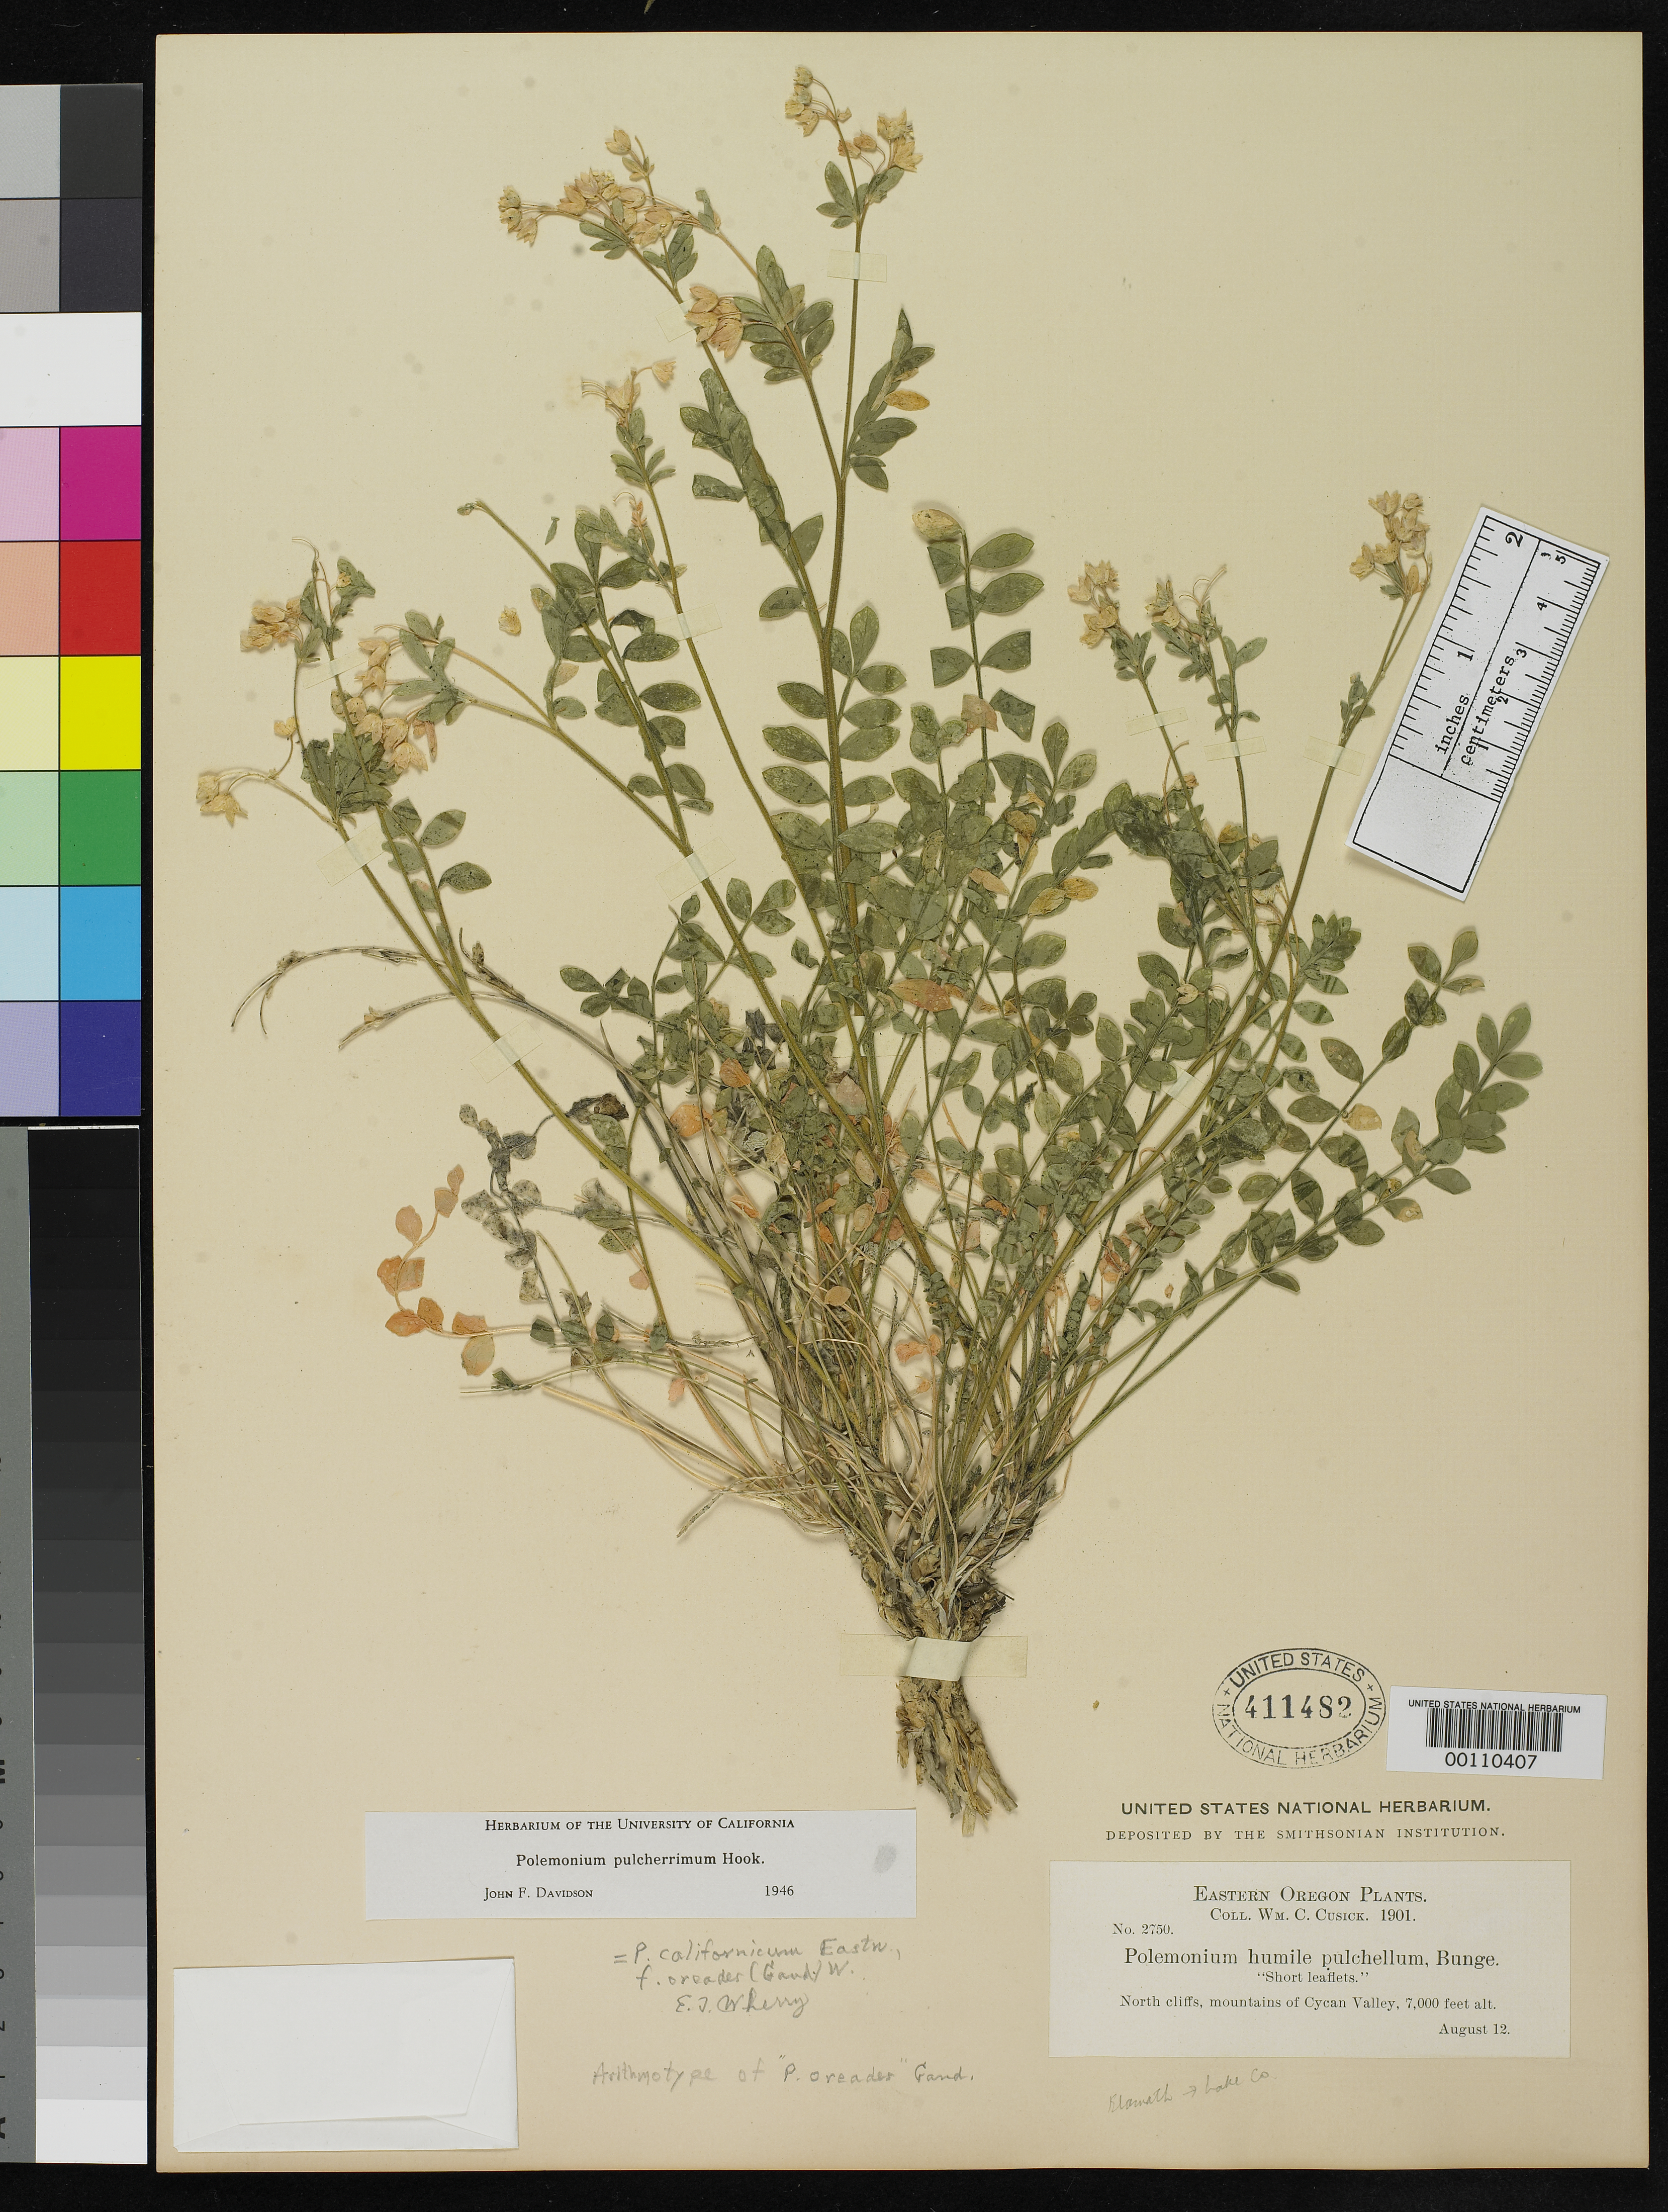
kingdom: Plantae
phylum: Tracheophyta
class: Magnoliopsida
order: Ericales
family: Polemoniaceae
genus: Polemonium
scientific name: Polemonium oreades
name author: Gand.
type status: Isotype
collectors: W. C. Cusick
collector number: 2750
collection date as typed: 12 Aug 1901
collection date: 1901-08-12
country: United States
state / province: Oregon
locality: Cycan Valley.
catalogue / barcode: US 411482